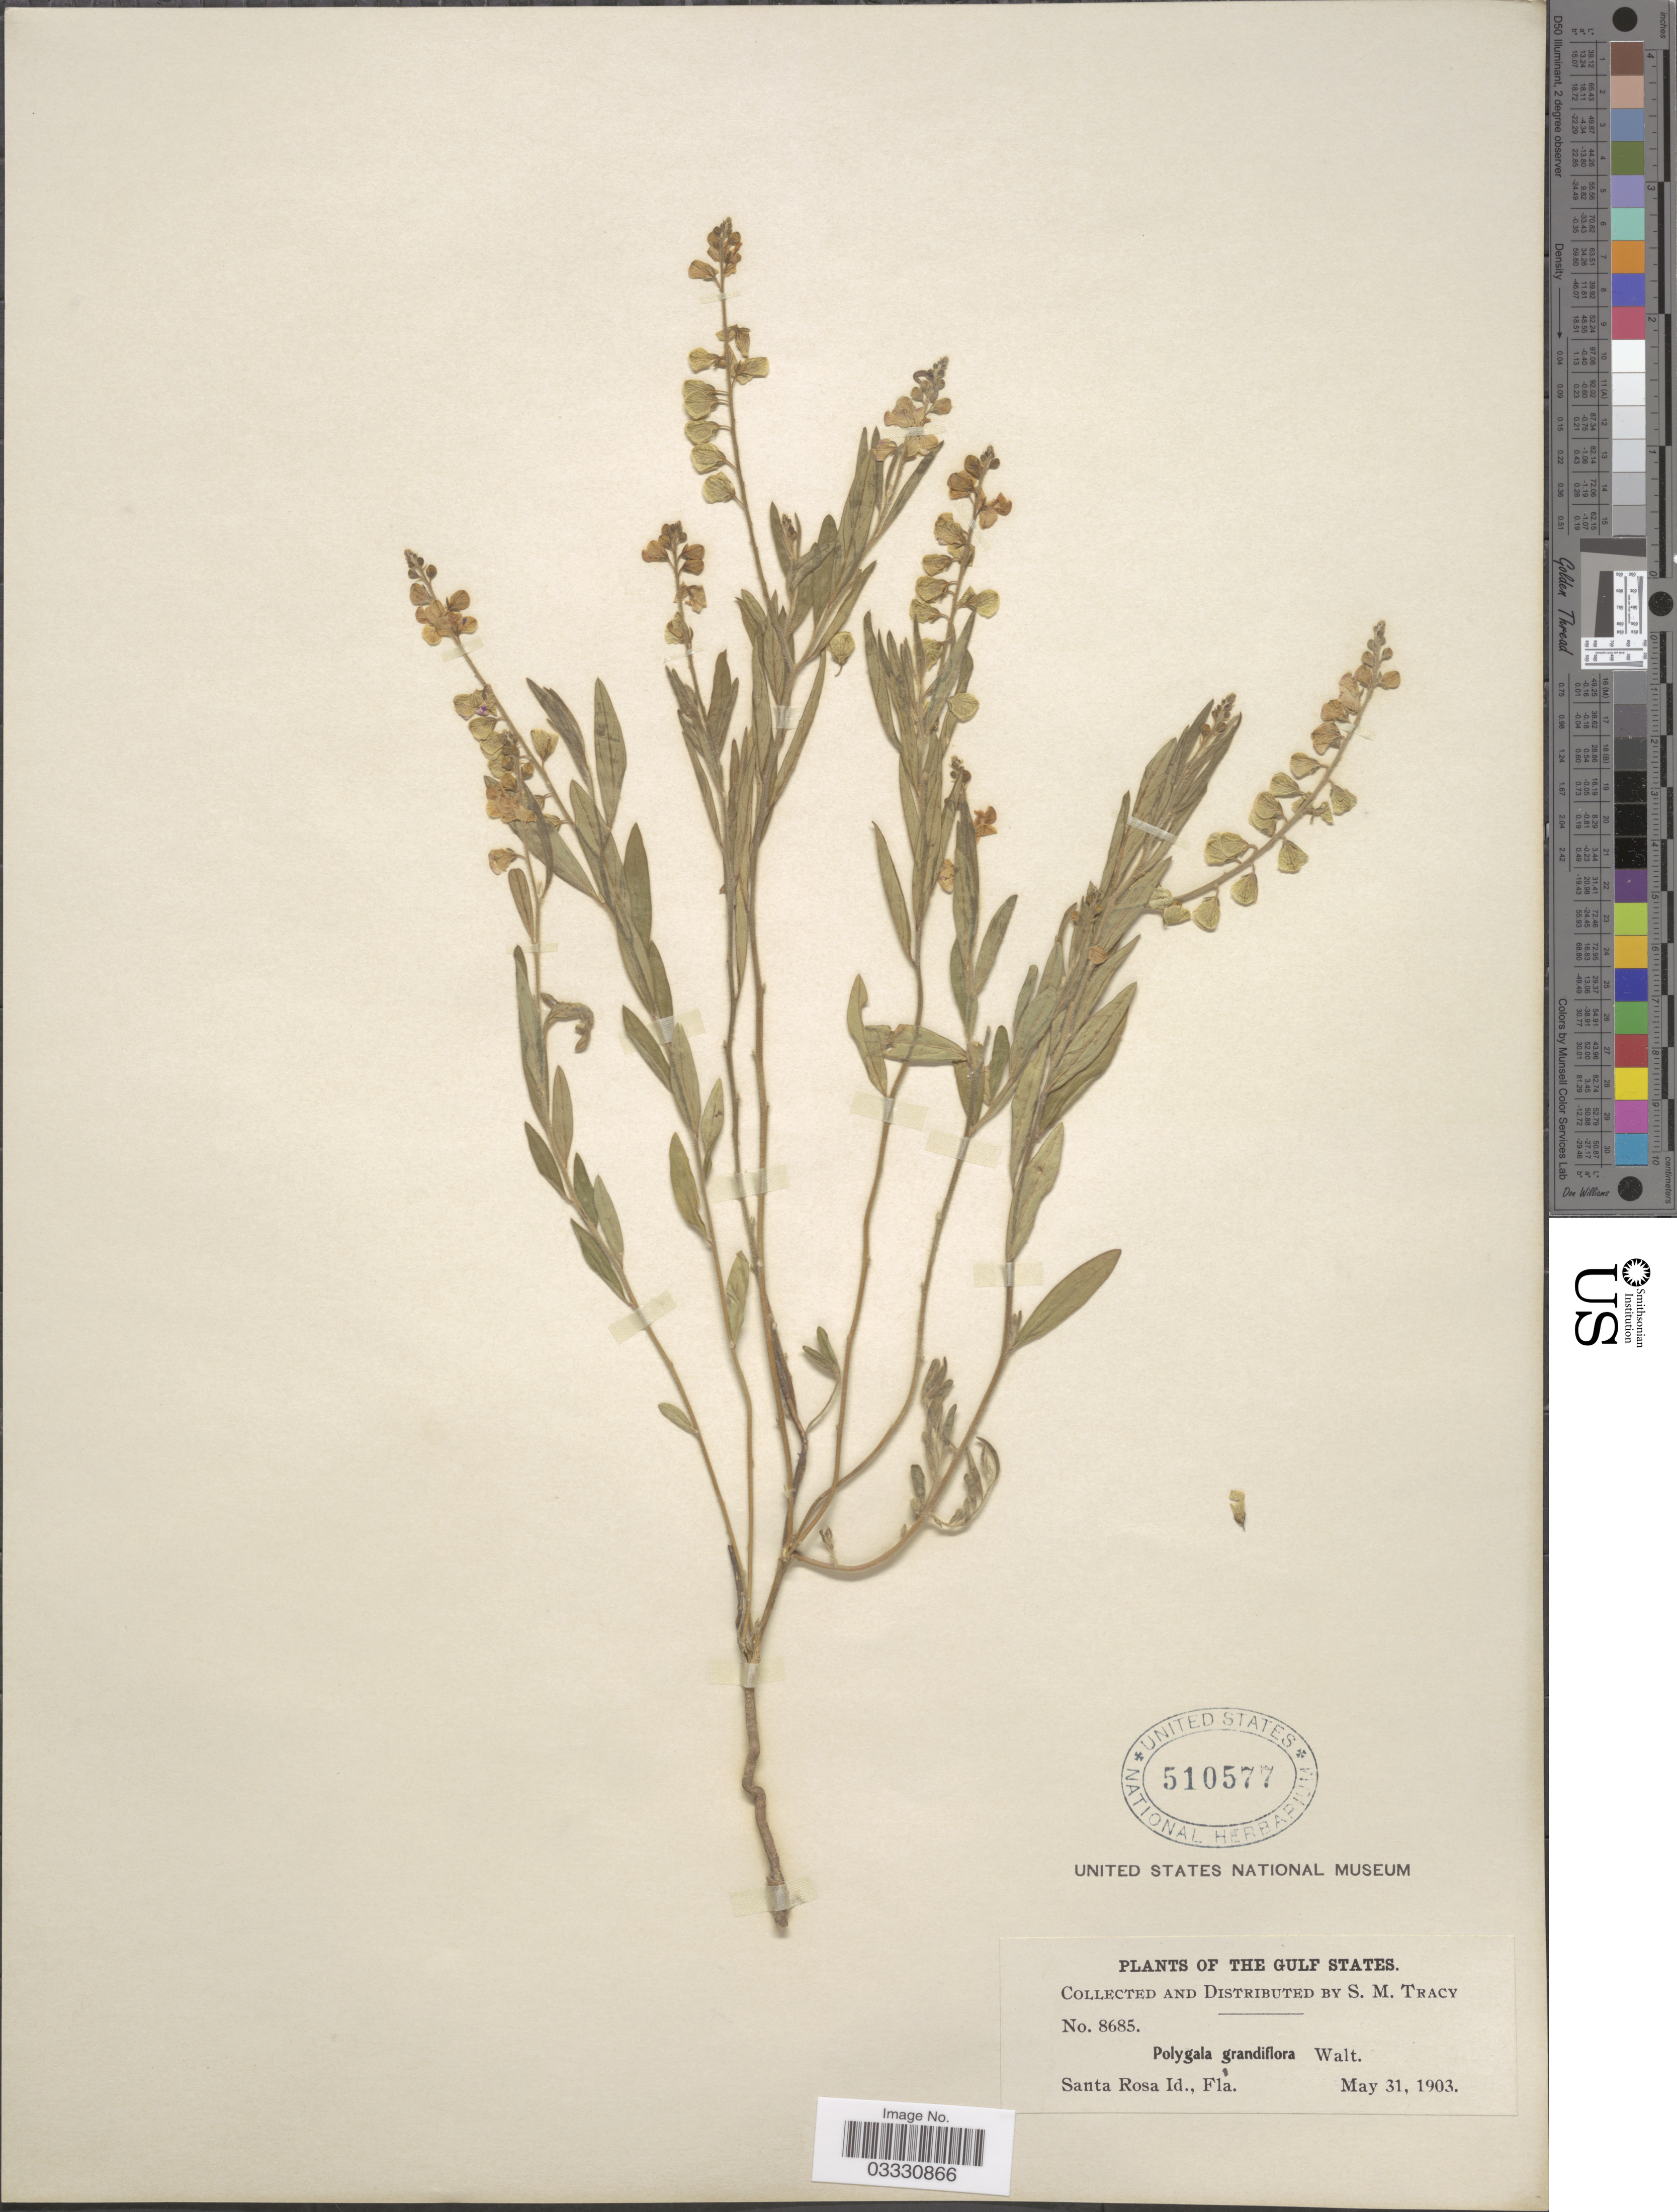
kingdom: Plantae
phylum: Tracheophyta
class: Magnoliopsida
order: Fabales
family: Polygalaceae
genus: Asemeia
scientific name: Asemeia grandiflora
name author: (Walter) Small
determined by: Strong, Mark T., (BOT), Smithsonian Institution - National Museum of Natural History (UNITED STATES)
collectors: S. M. Tracy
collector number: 8685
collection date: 1903-05-31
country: United States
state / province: Florida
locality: The Gulf States. Santa Rosa Id.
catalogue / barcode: US 510577